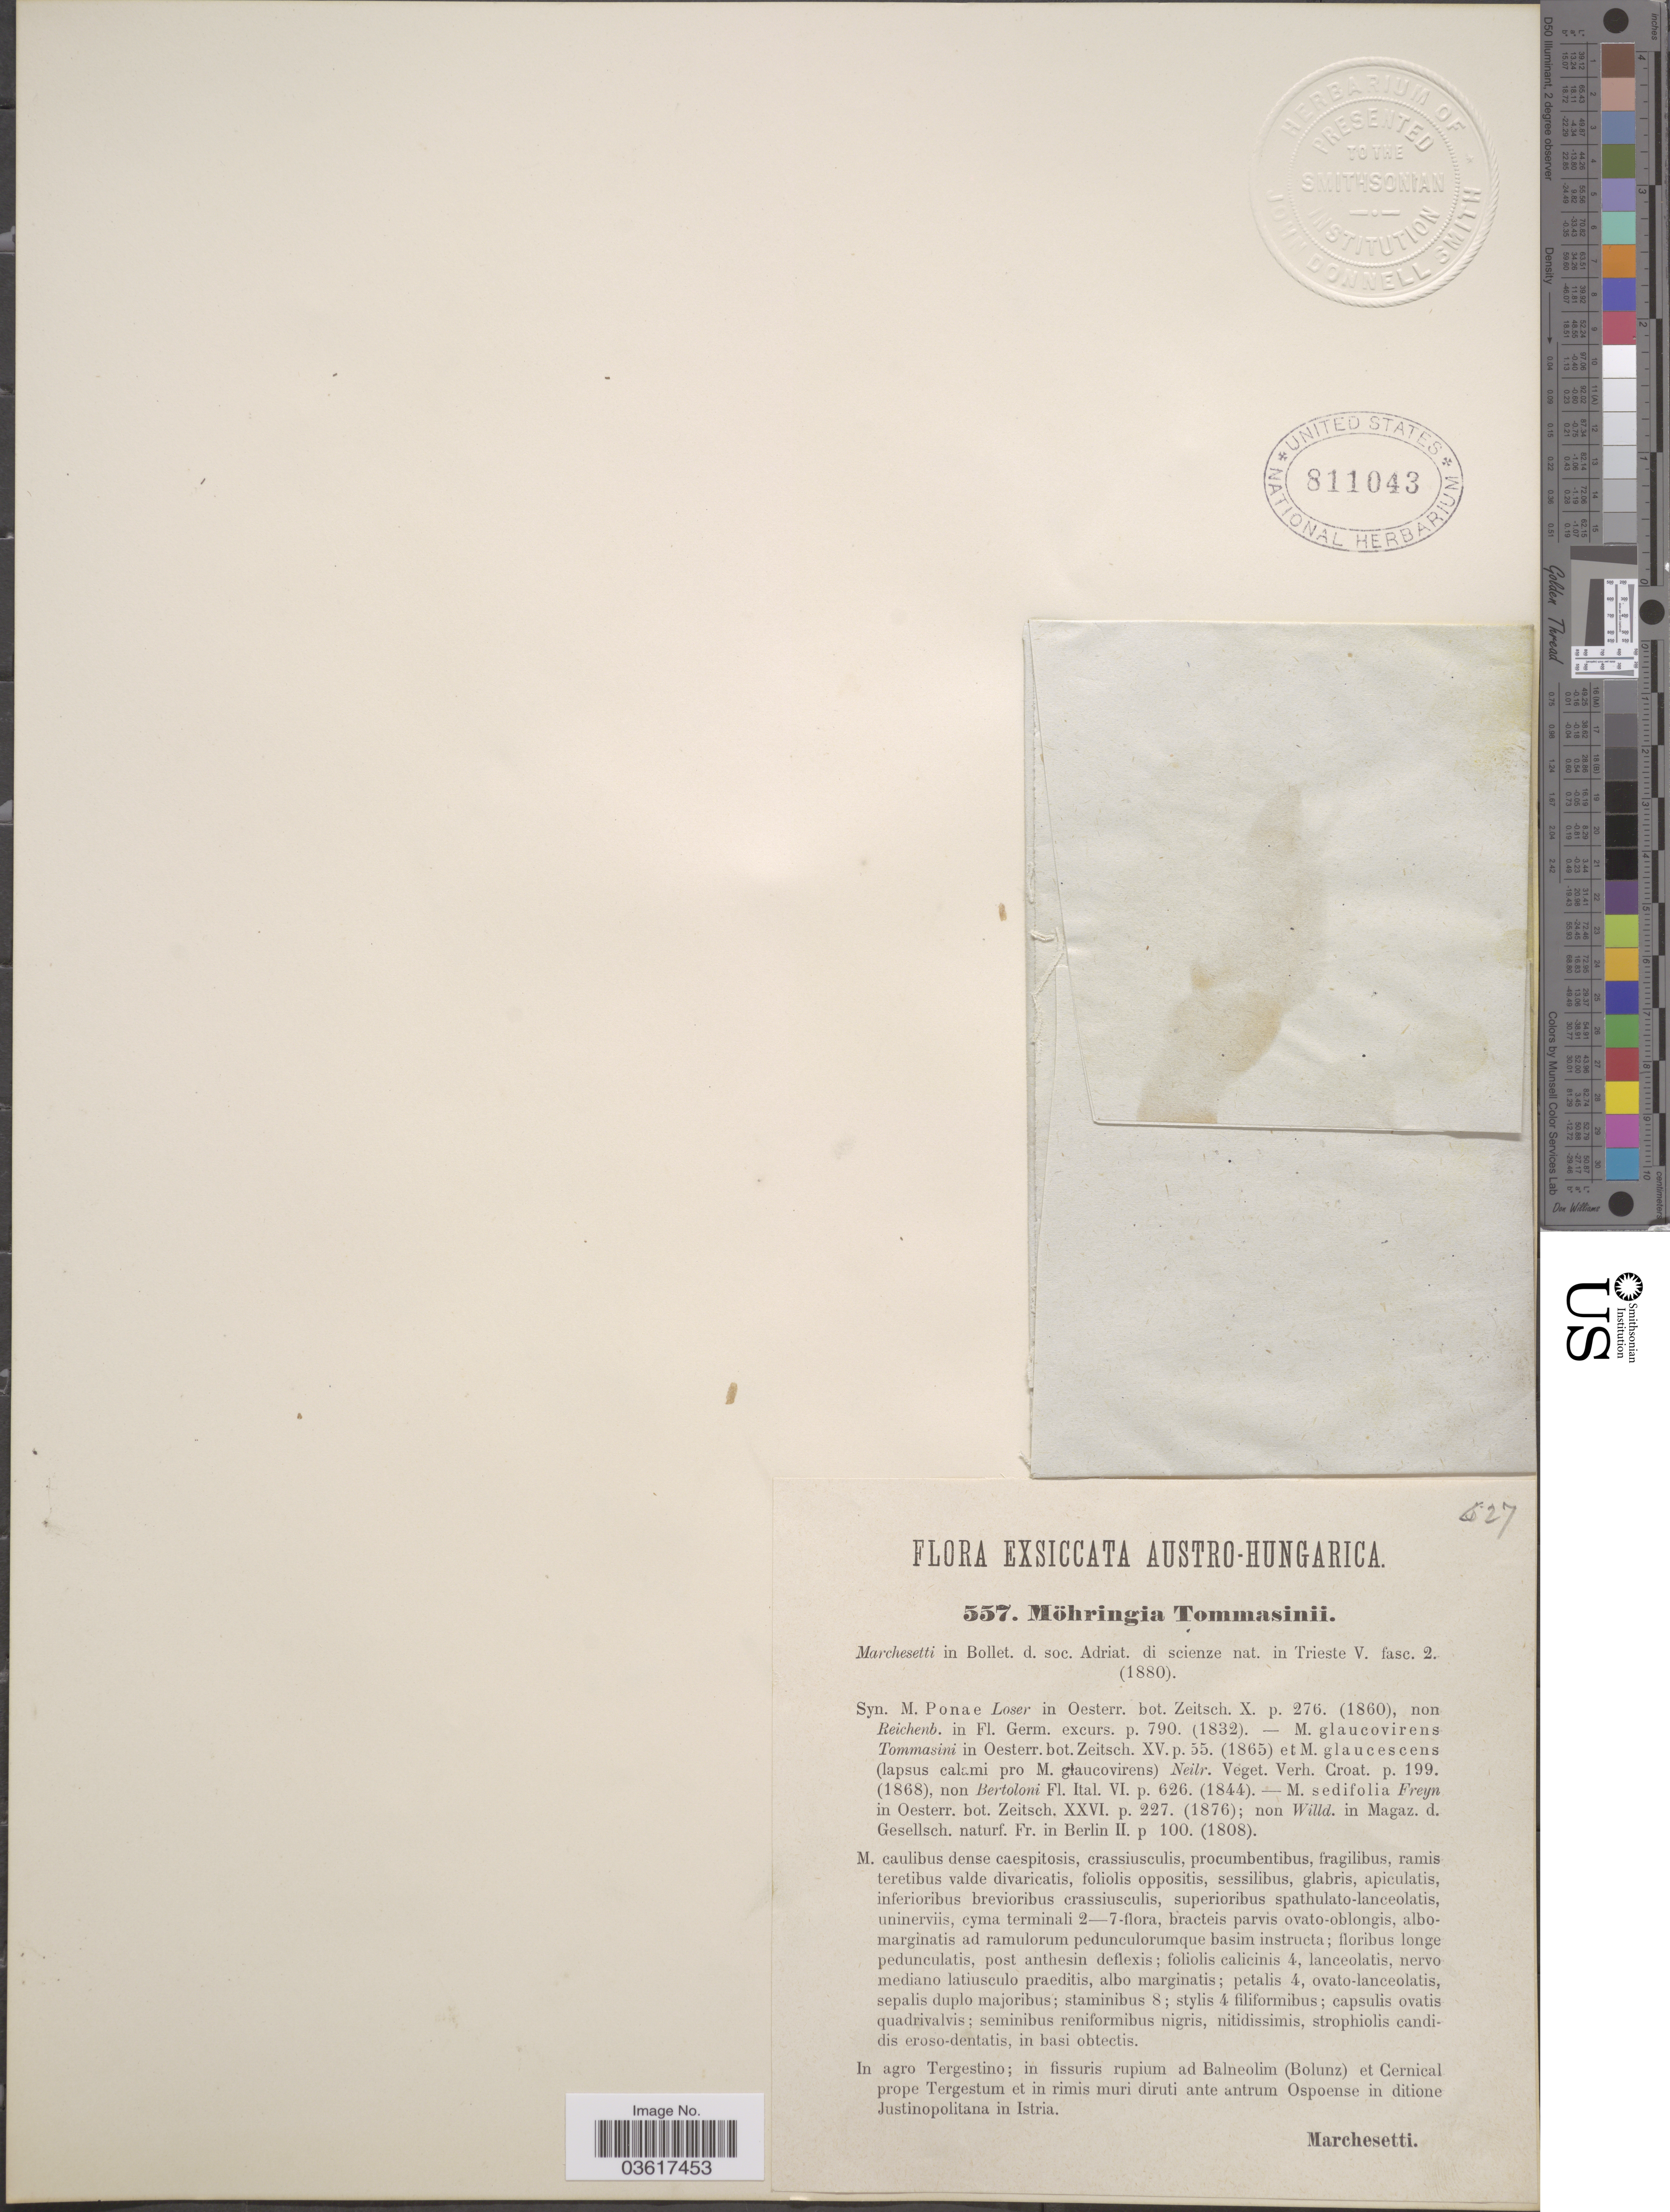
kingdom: Plantae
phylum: Tracheophyta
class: Magnoliopsida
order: Caryophyllales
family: Caryophyllaceae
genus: Moehringia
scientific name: Moehringia tommasinii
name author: Marches.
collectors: -. Marchesetti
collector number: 557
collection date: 1880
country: Italy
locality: Austro-Hungarica. In agro Tergestino; in fissuris rupium ad Balneolim (Bolunz) et Cernical prope Tergestum et in rimis muri diruti ante antrum Ospoense in ditione Justinopolitana in Istria.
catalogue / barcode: US 811043